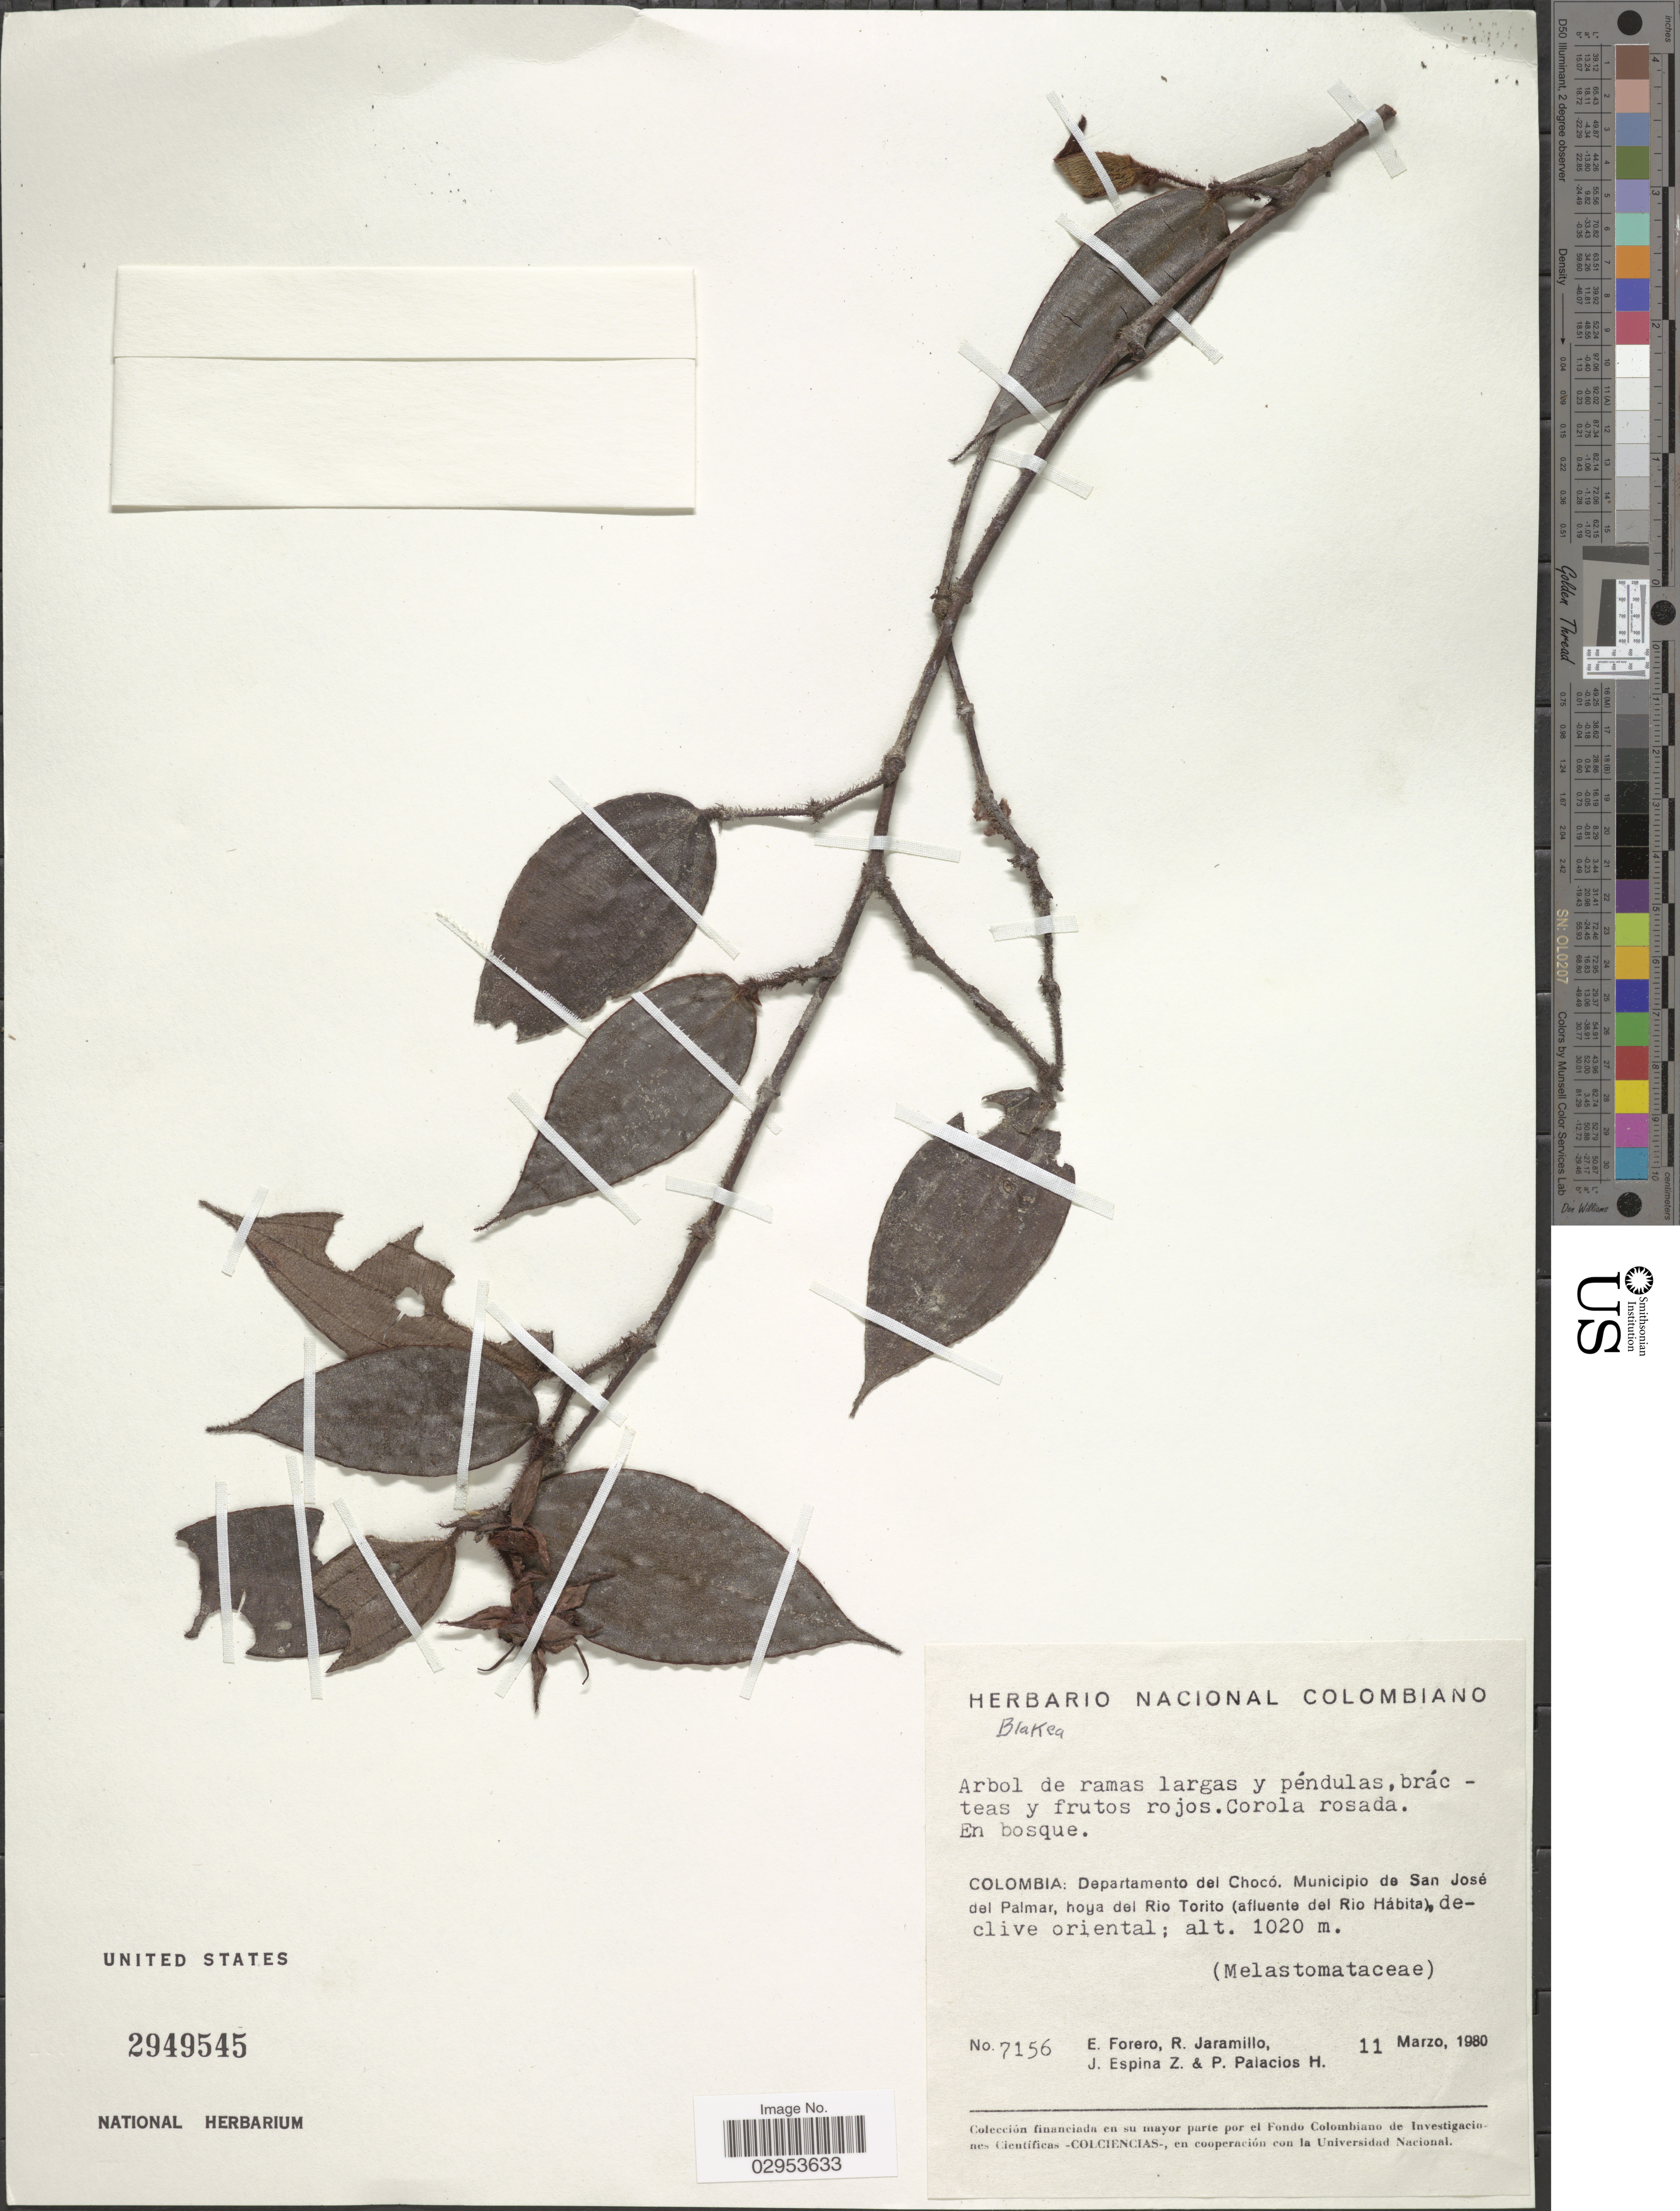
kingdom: Plantae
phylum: Tracheophyta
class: Magnoliopsida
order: Myrtales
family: Melastomataceae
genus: Blakea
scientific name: Blakea sp.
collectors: E. Forero, R. Jaramillo, J. Espina Z. & P. Palacios H.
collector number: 7156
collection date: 1980-03-11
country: Colombia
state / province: Chocó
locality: Departamento del Chocó. Municipio de San José del Palmar, hoya del Rio Torito (afluente del Rio Hábita).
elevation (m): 1020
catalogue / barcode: US 2949545